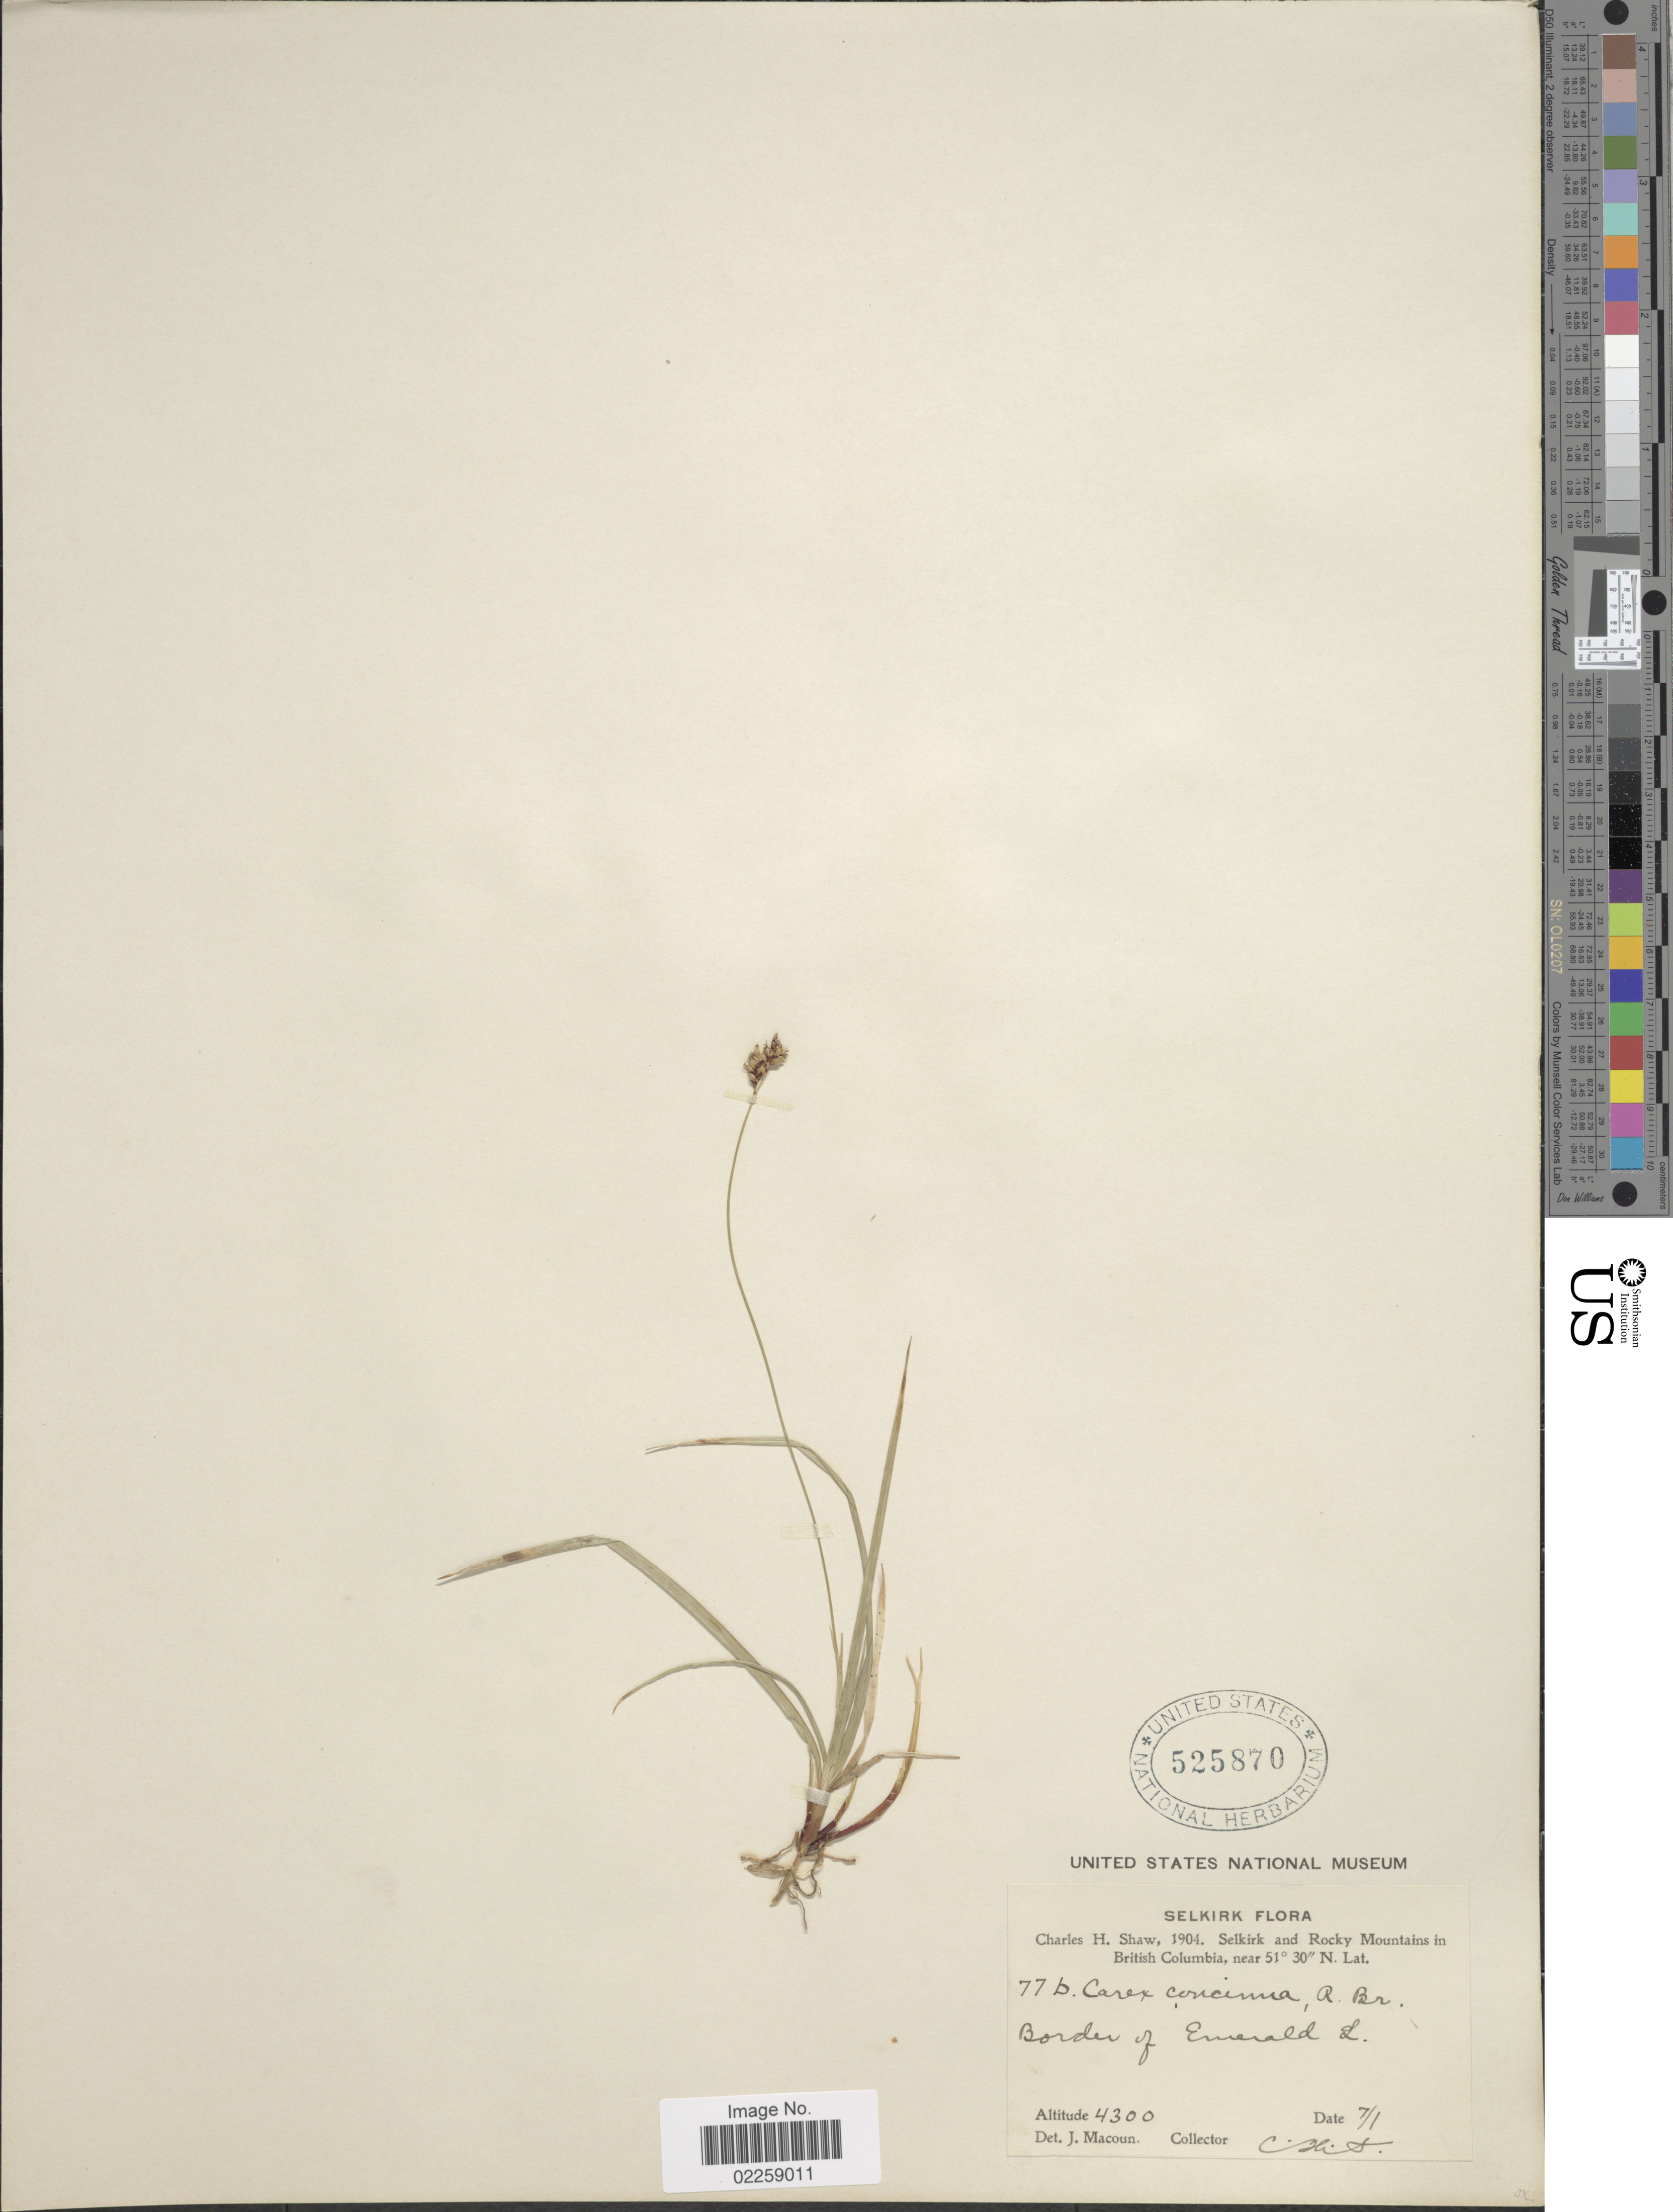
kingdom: Plantae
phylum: Tracheophyta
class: Liliopsida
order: Poales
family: Cyperaceae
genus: Carex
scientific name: Carex concinna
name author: R. Br.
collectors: C. H. Shaw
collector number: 77b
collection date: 1904-01-07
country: Canada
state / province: British Columbia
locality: Selkirk, Selkirk and Rocky Mountains in British Columbia, Border of Emerald L.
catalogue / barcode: US 525870